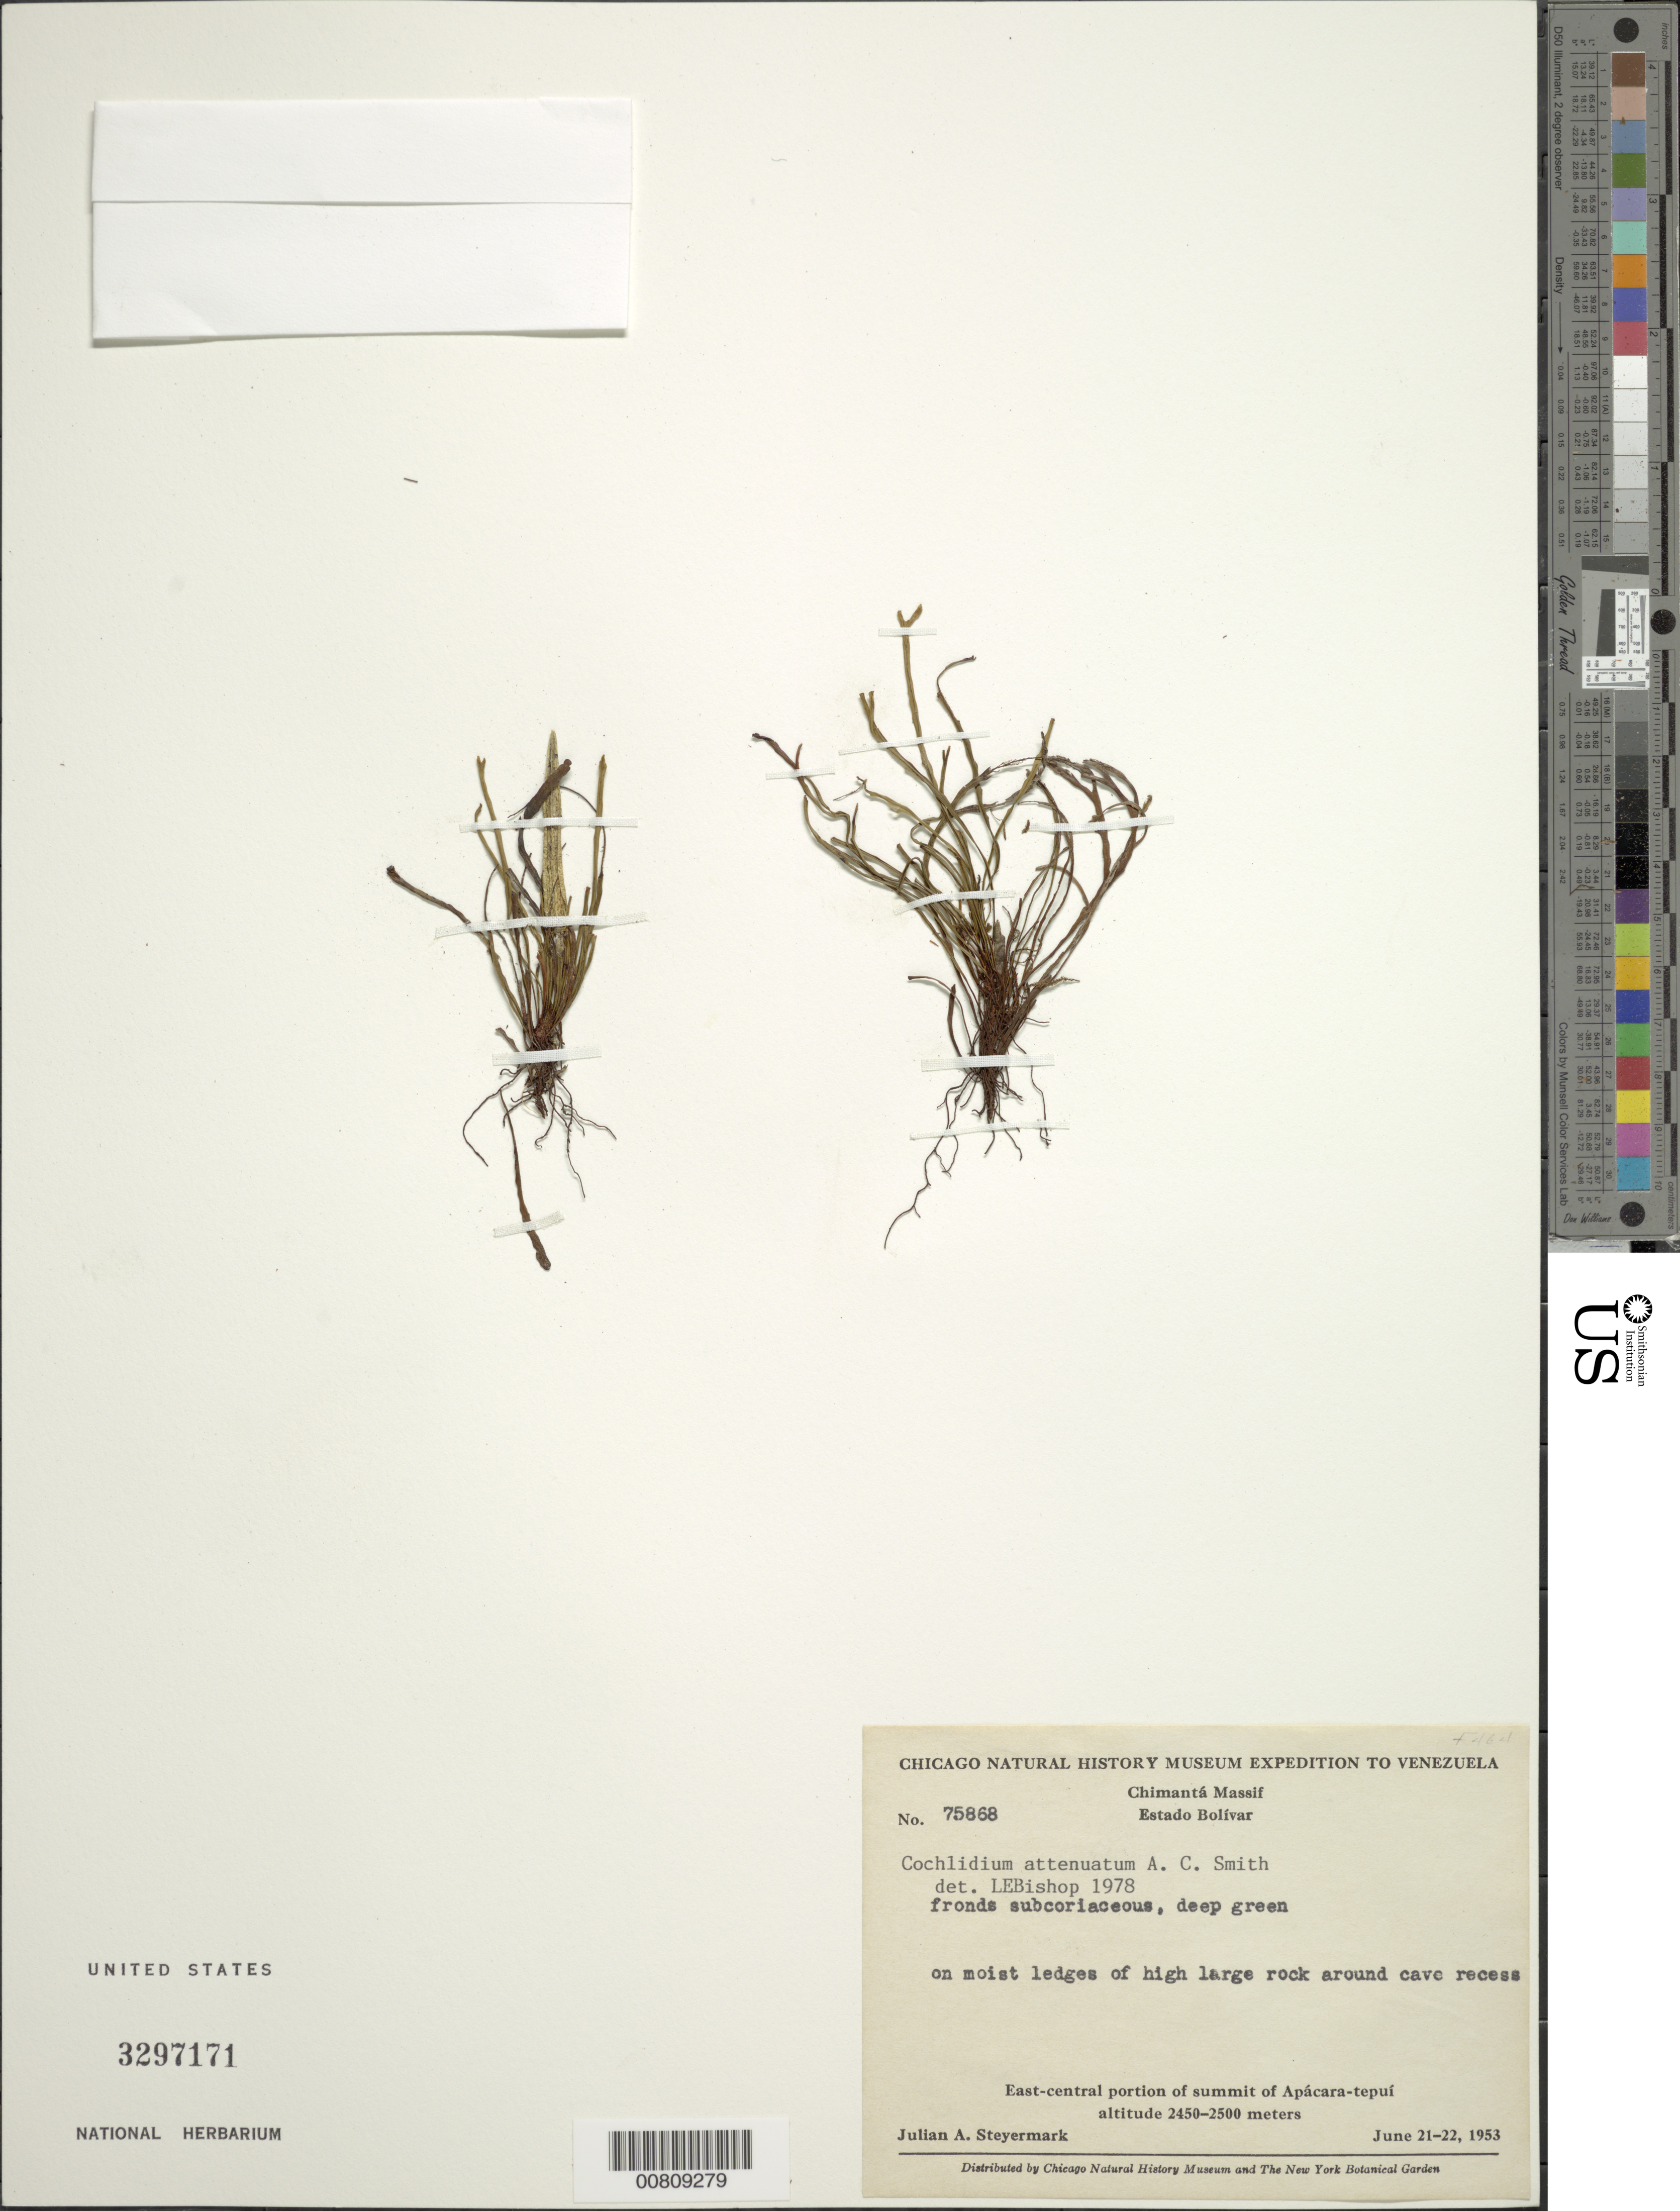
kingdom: Plantae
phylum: Tracheophyta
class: Polypodiopsida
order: Polypodiales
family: Polypodiaceae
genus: Cochlidium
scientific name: Cochlidium attenuatum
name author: A.C. Sm.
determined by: Bishop, L. E.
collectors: J. Steyermark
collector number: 75868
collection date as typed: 21-Jun-53 to 22-Jun-53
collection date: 1953-06-21/1953-06-22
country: Venezuela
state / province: Bolívar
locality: Chimantá Massif, Apácara-tepuí, east-central part of summit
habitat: Moist ledges of high large rock around cave recess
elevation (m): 2450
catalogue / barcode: US 3297171